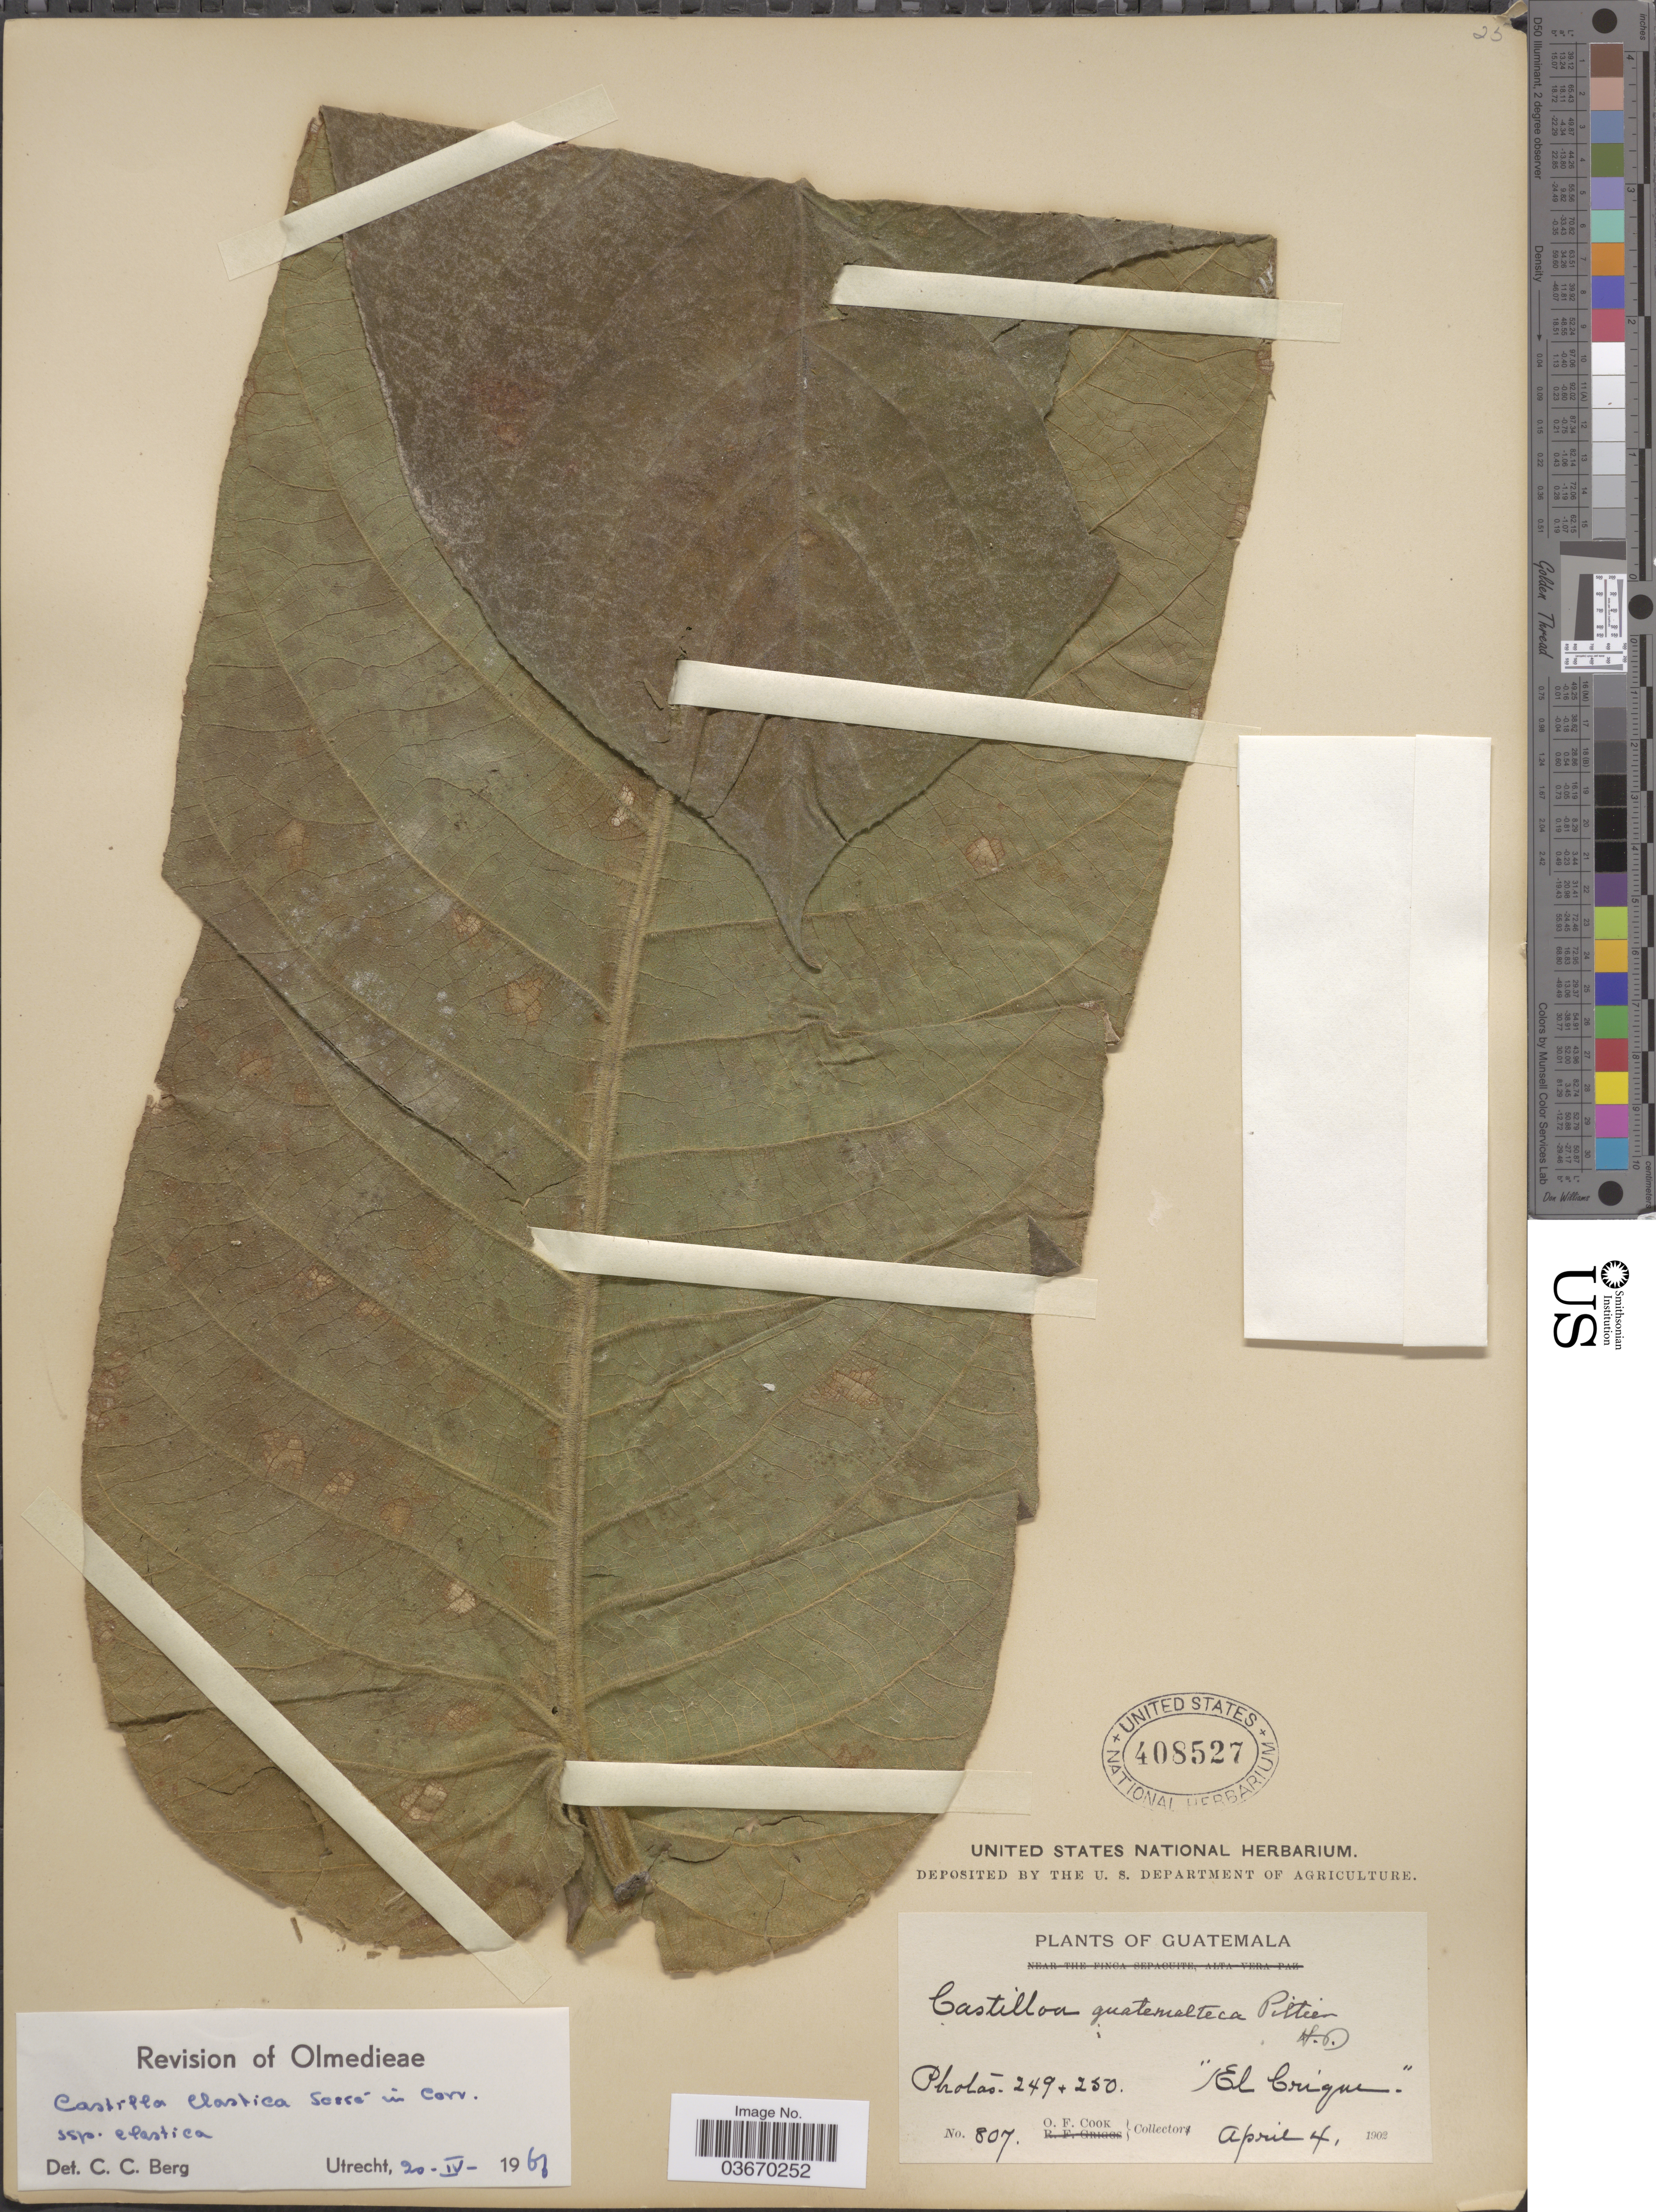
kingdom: Plantae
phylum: Tracheophyta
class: Magnoliopsida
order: Rosales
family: Moraceae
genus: Castilla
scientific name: Castilla elastica subsp. elastica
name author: Sessé ex Cerv.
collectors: O. F. Cook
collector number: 807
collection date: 1902-04-04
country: Guatemala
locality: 'El Crique'.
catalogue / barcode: US 408527